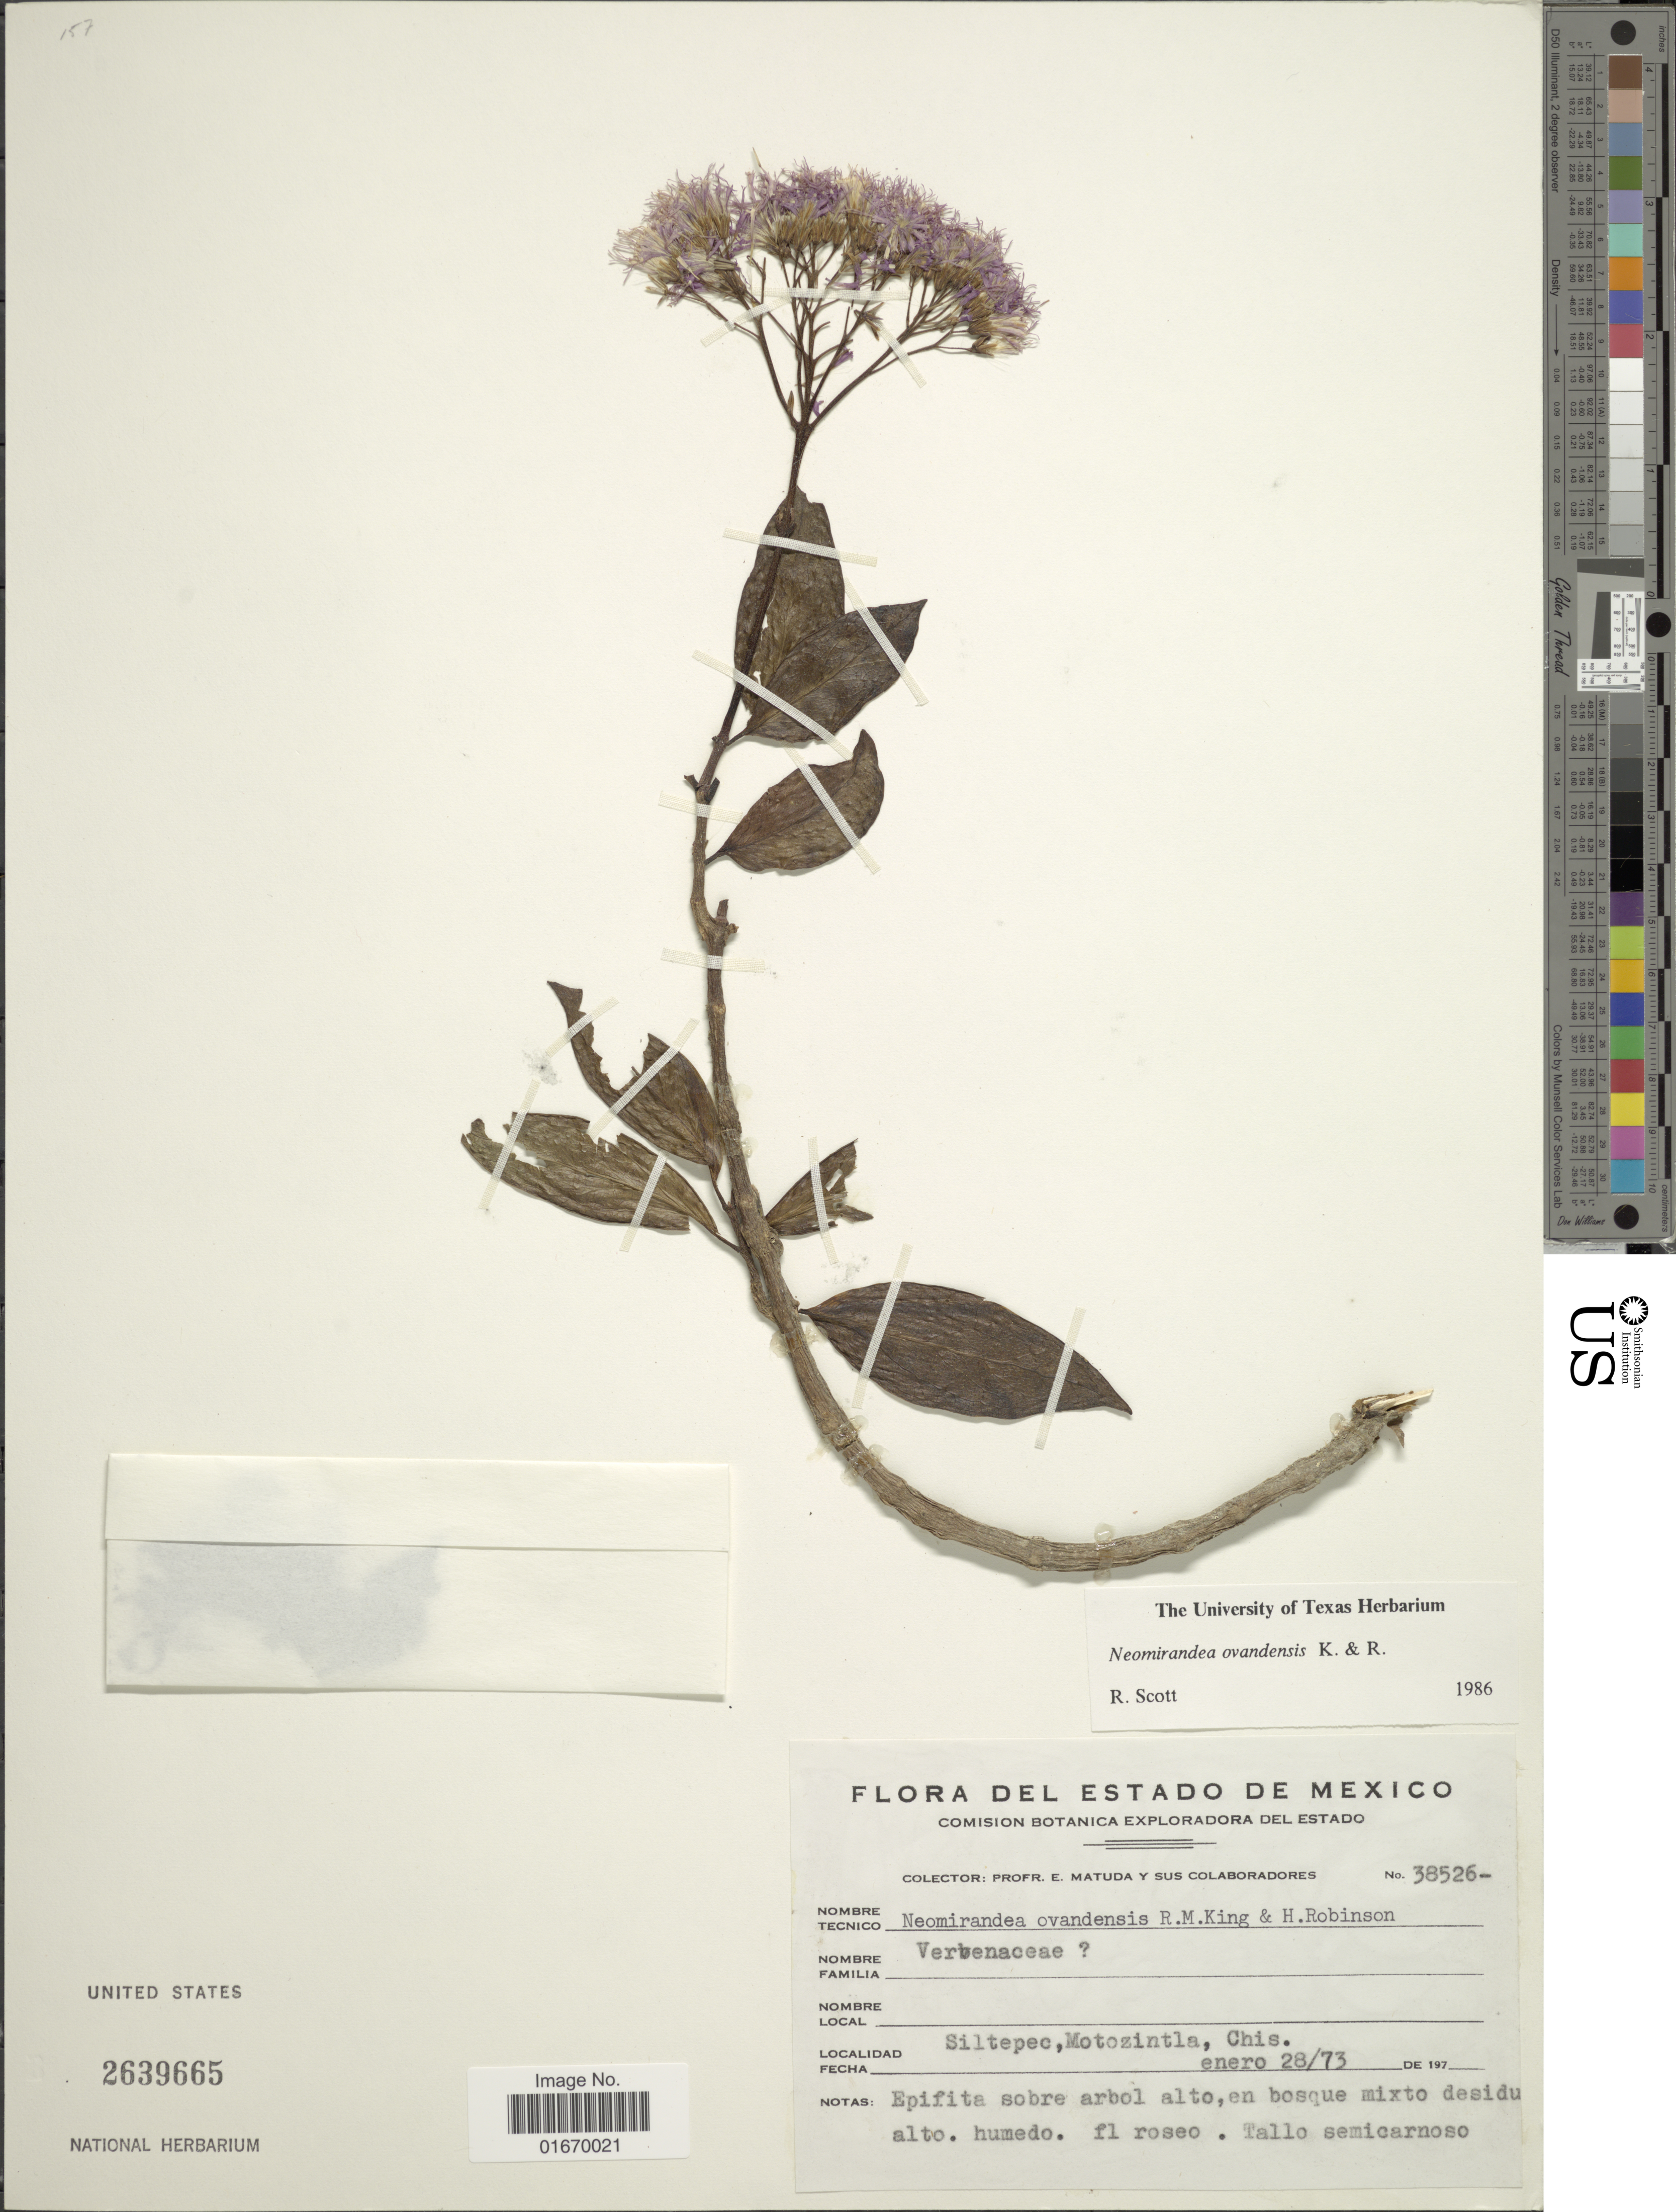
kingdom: Plantae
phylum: Tracheophyta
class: Magnoliopsida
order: Asterales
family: Asteraceae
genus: Neomirandea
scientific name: Neomirandea ovandensis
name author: R.M. King & H. Rob.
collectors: E. Matuda & et al.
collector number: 38526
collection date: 1973-01-28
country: Mexico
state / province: Chiapas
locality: Siltepec, Motozintla, Chis.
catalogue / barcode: US 2639665